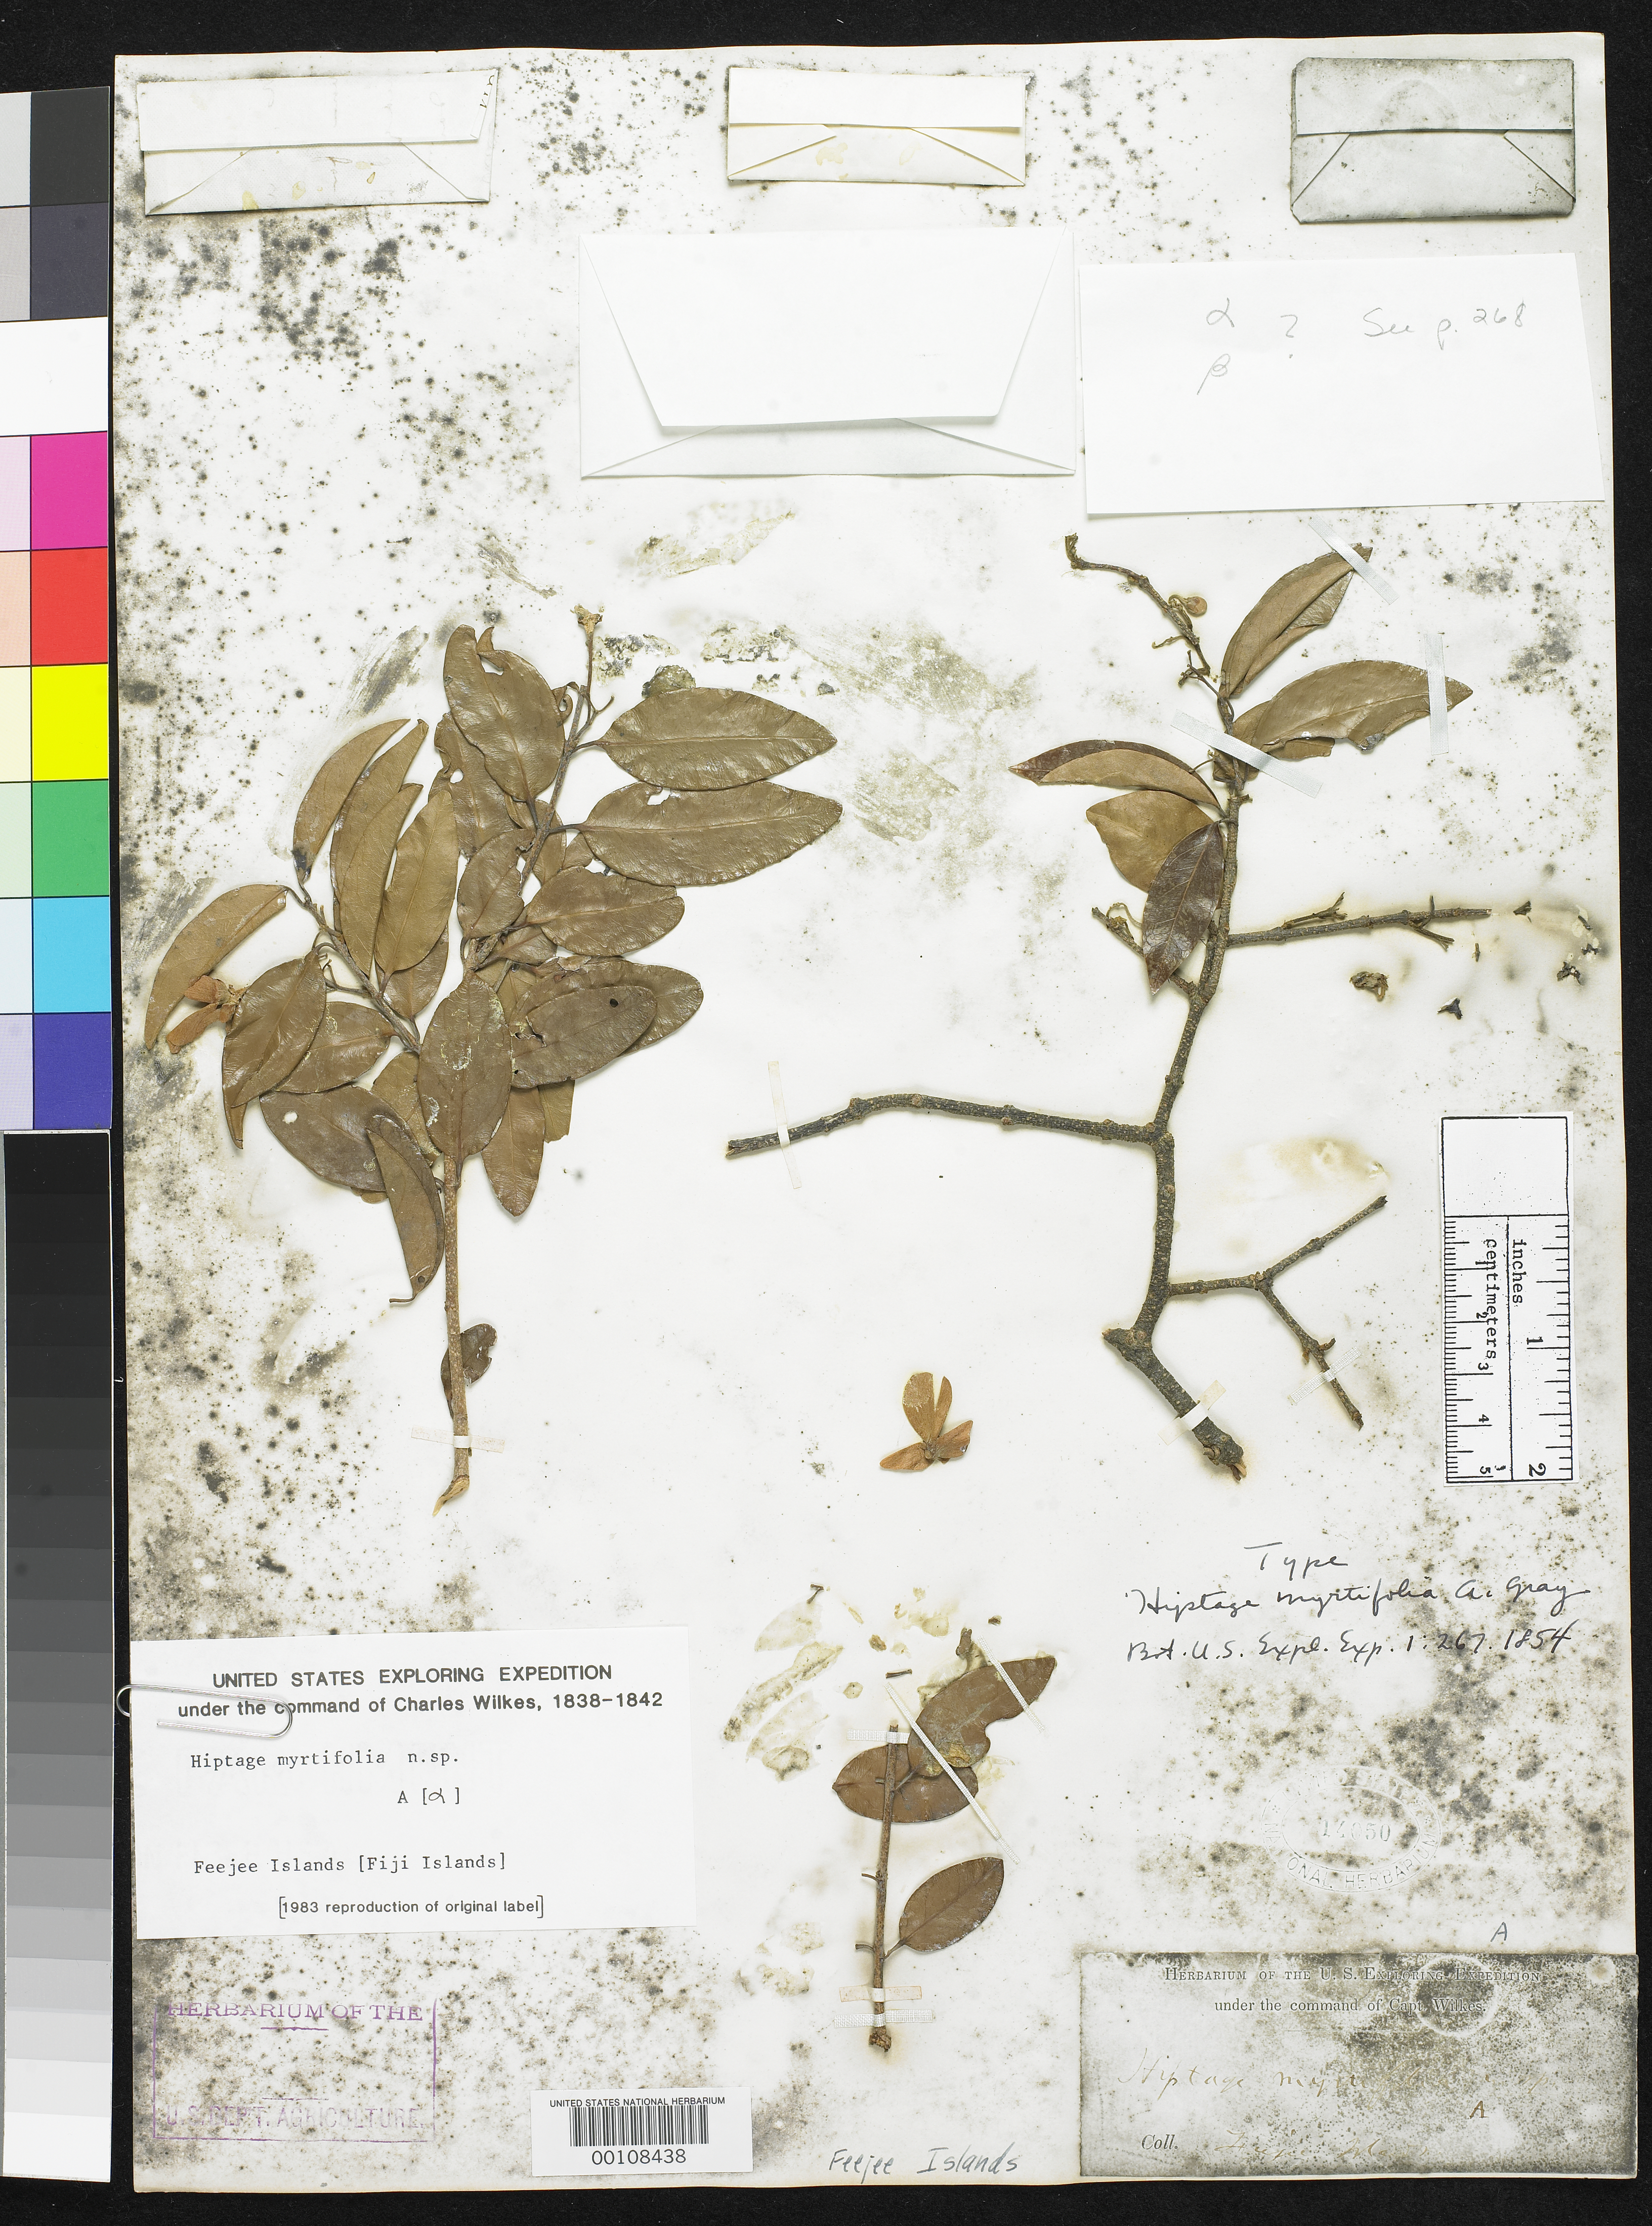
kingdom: Plantae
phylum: Tracheophyta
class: Magnoliopsida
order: Malpighiales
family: Malpighiaceae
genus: Hiptage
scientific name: Hiptage myrtifolia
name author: A. Gray in Wilkes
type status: Type Collection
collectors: Wilkes Explor. Exped.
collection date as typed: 1838 to -- --- 1842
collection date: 1838/1842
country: Fiji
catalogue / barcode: US 14050